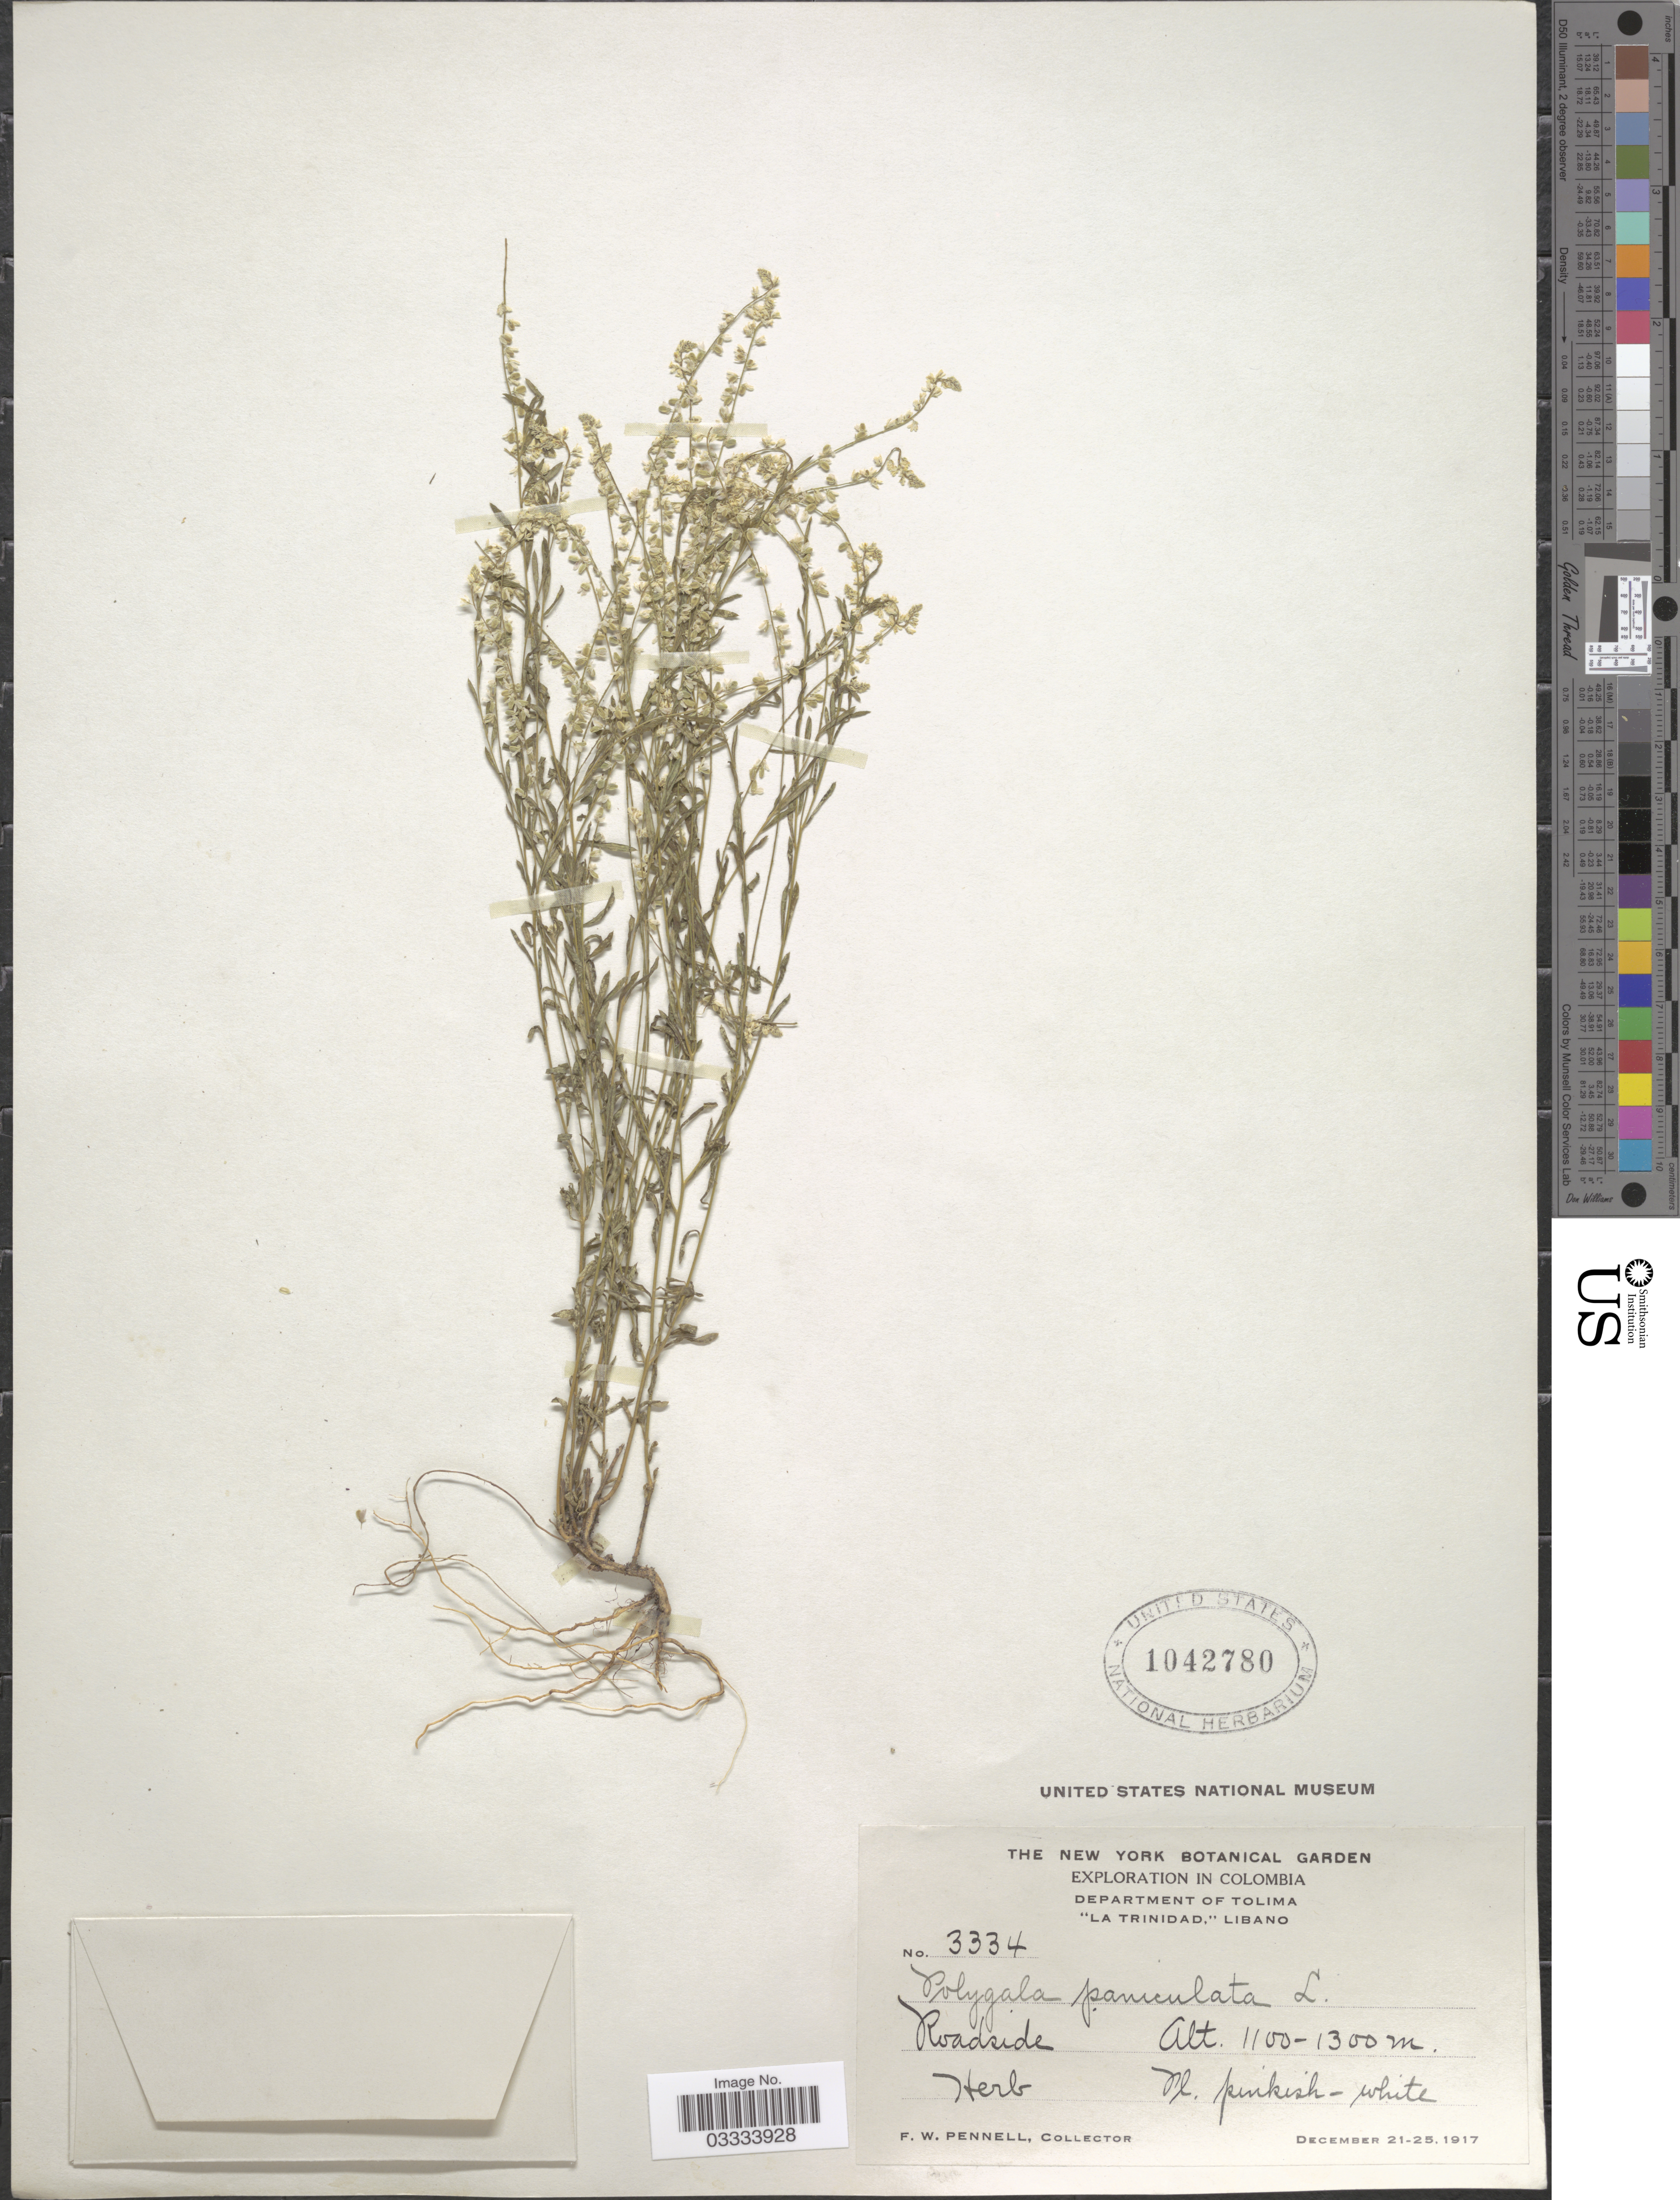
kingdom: Plantae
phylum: Tracheophyta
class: Magnoliopsida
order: Fabales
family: Polygalaceae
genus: Polygala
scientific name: Polygala paniculata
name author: L.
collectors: F. W. Pennell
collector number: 3334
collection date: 1917-12-21/1917-12-25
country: Colombia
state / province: Tolima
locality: La Trinidad,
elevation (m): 1100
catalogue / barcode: US 1042780